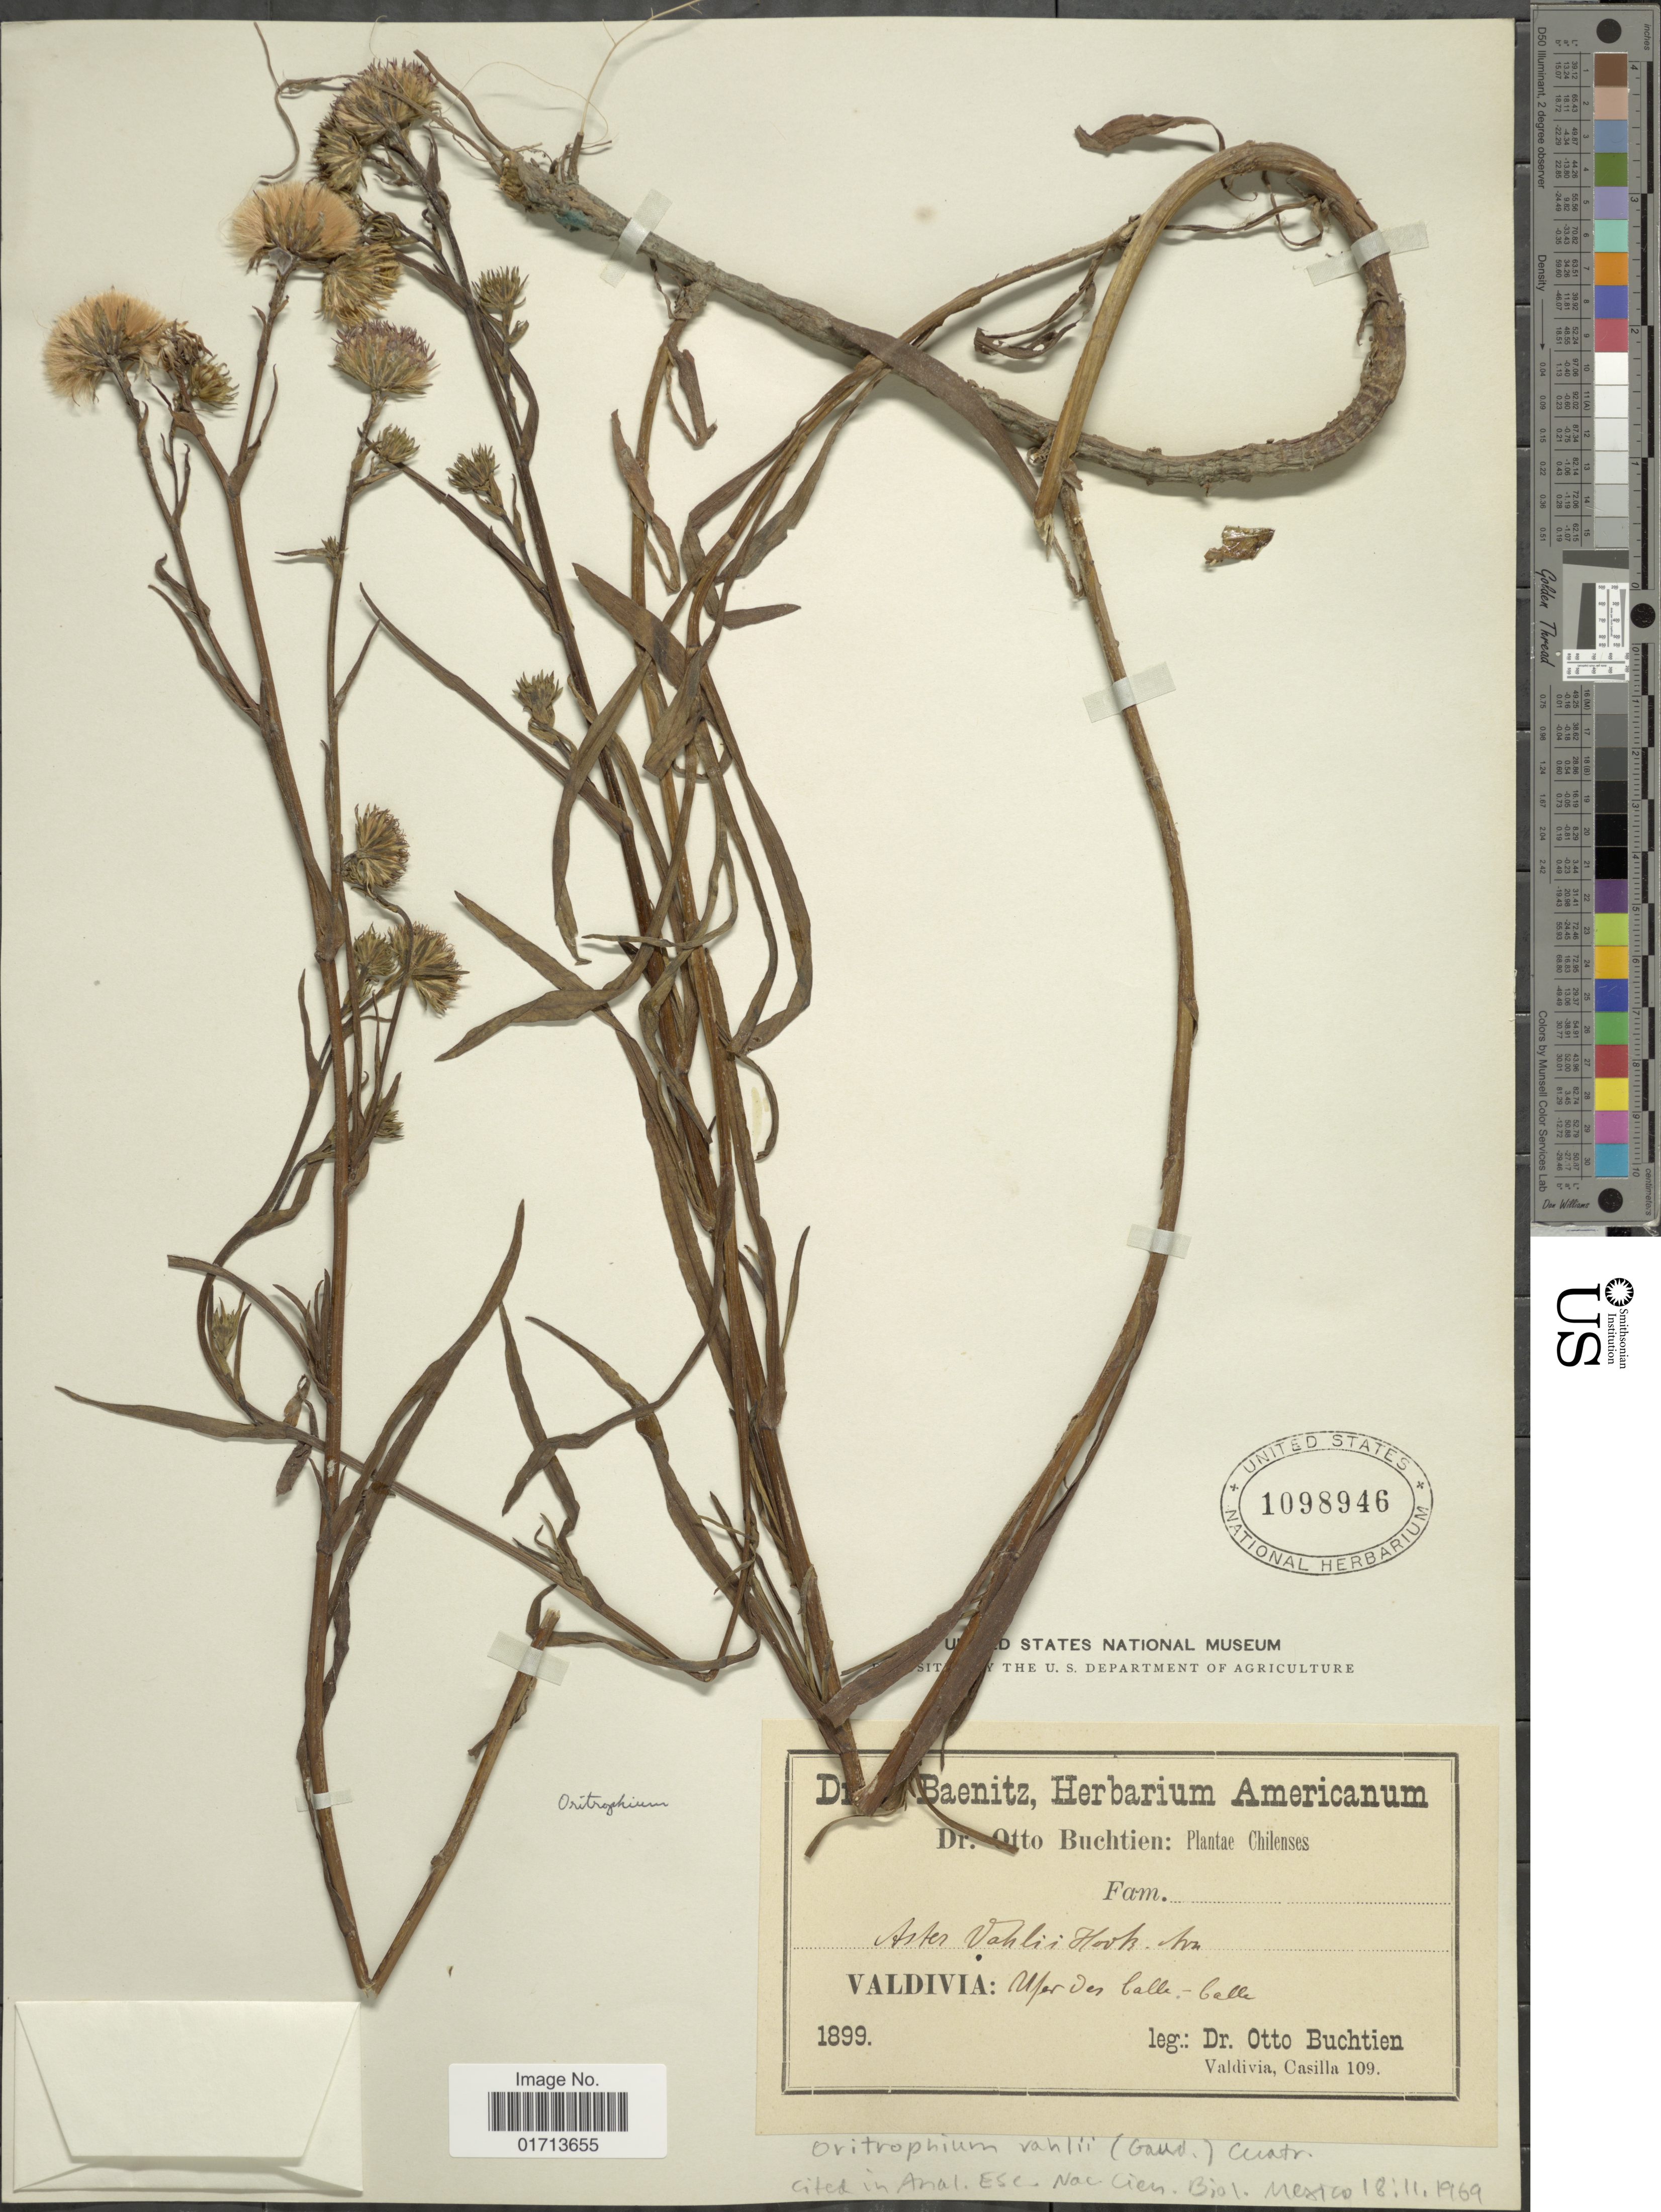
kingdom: Plantae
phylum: Tracheophyta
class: Magnoliopsida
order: Asterales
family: Asteraceae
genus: Oritrophium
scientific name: Oritrophium vahlii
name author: (Gaudich.) Cuatrec.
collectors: O. Buchtien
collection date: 1899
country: Chile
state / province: Los Ríos (XIV)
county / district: Valdivia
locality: Calle- Calle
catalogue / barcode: US 1098946